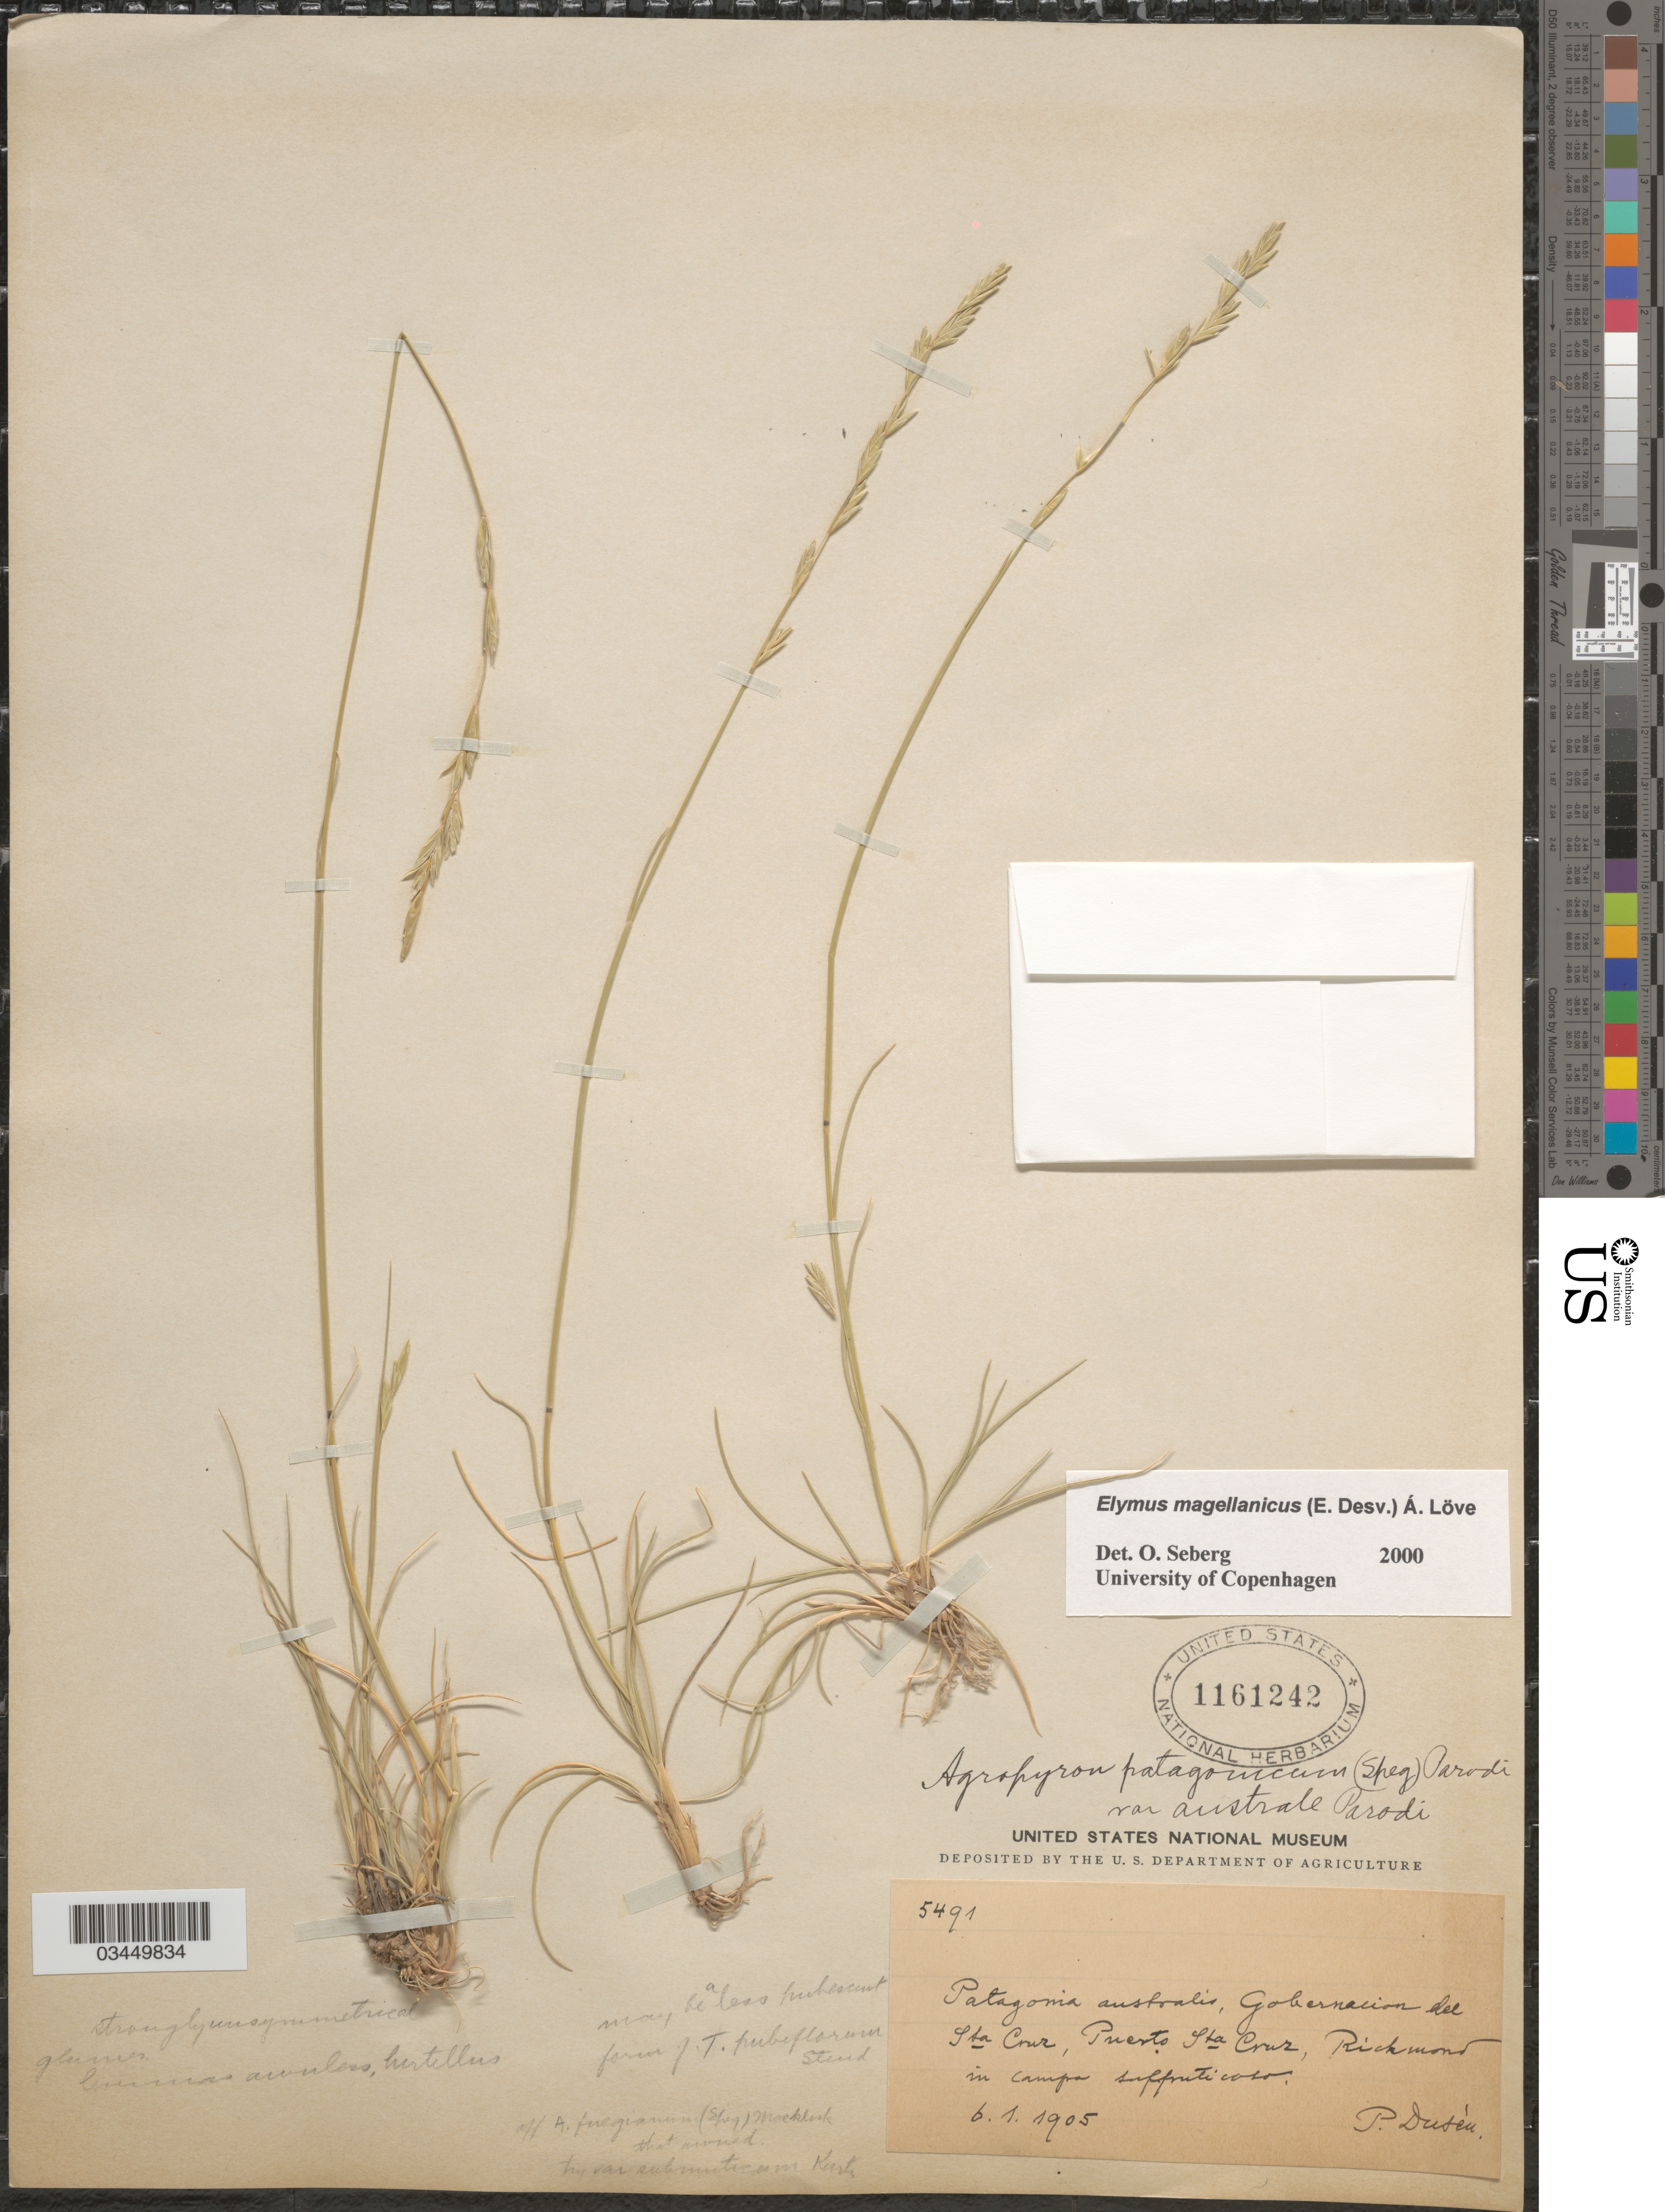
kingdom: Plantae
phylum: Tracheophyta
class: Liliopsida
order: Poales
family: Poaceae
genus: Elymus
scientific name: Elymus magellanicus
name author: (É. Desv.) Á. Löve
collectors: P. Dusén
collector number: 5491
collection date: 1905-01-06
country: Argentina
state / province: Santa Cruz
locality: Puerto Sta Cruz, Richmond in campo suffruticosa.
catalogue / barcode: US 1161242